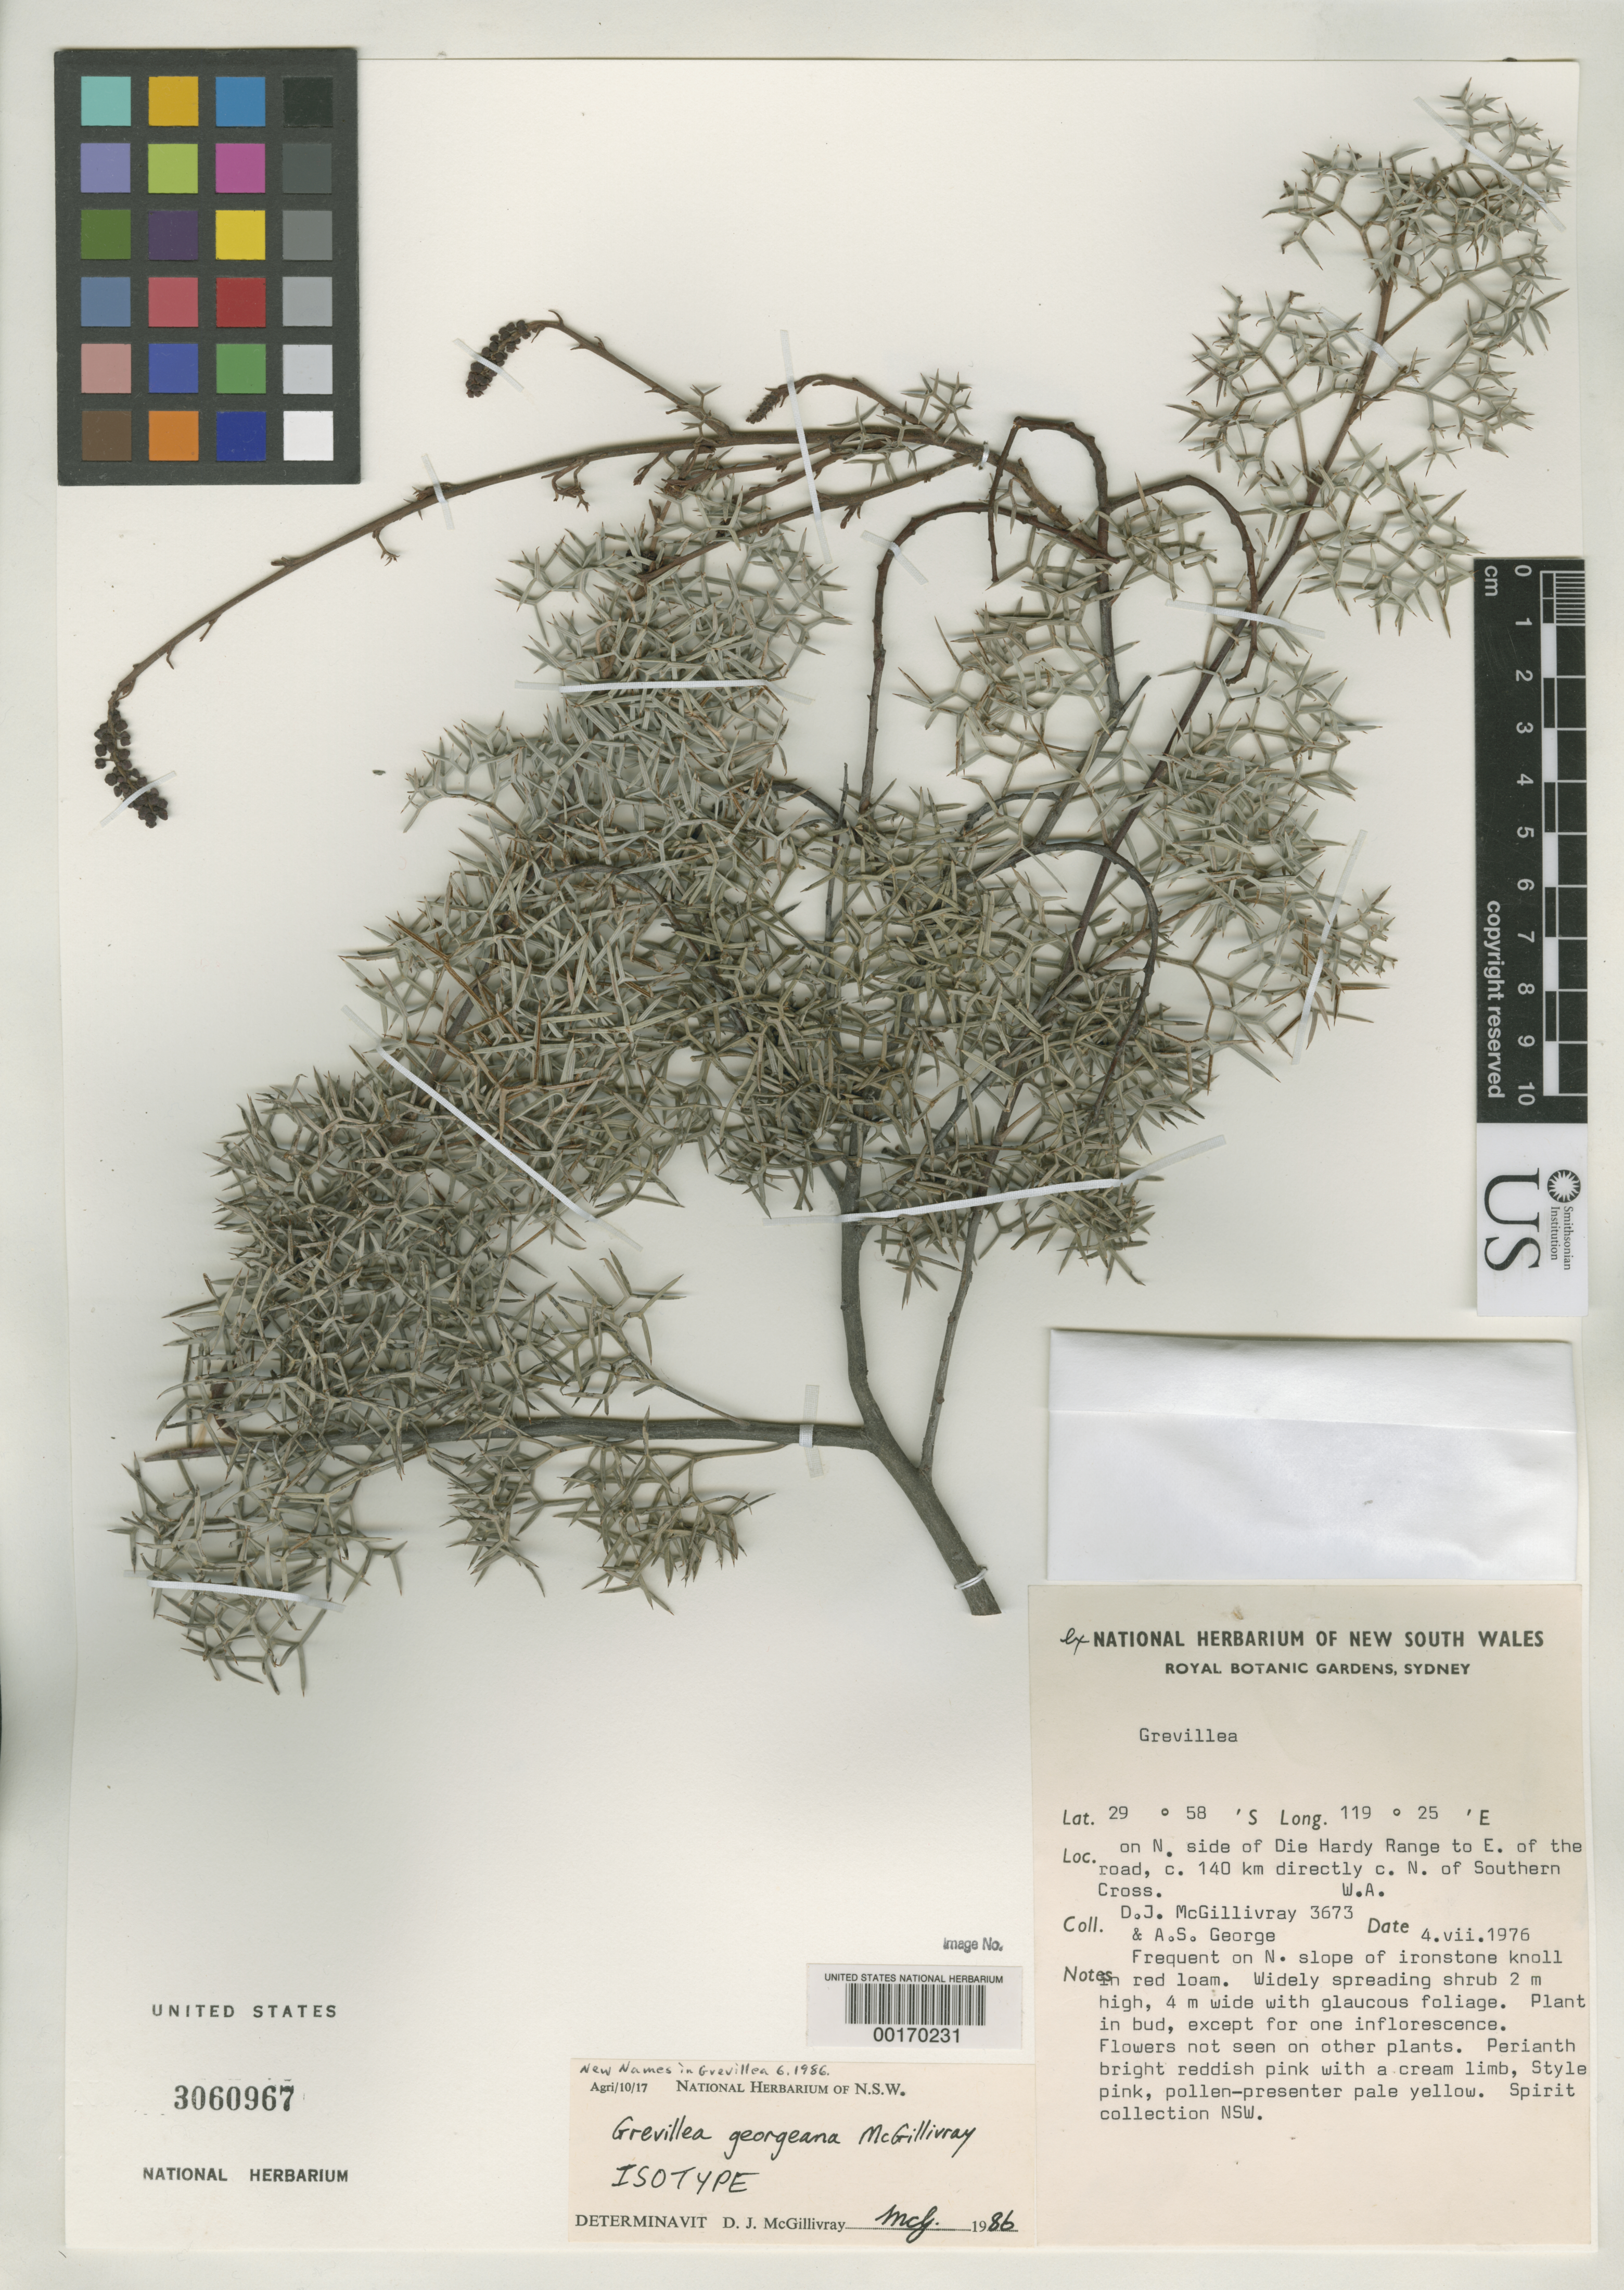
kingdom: Plantae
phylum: Tracheophyta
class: Magnoliopsida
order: Proteales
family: Proteaceae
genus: Grevillea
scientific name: Grevillea georgeana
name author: McGill.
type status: Isotype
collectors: D. J. McGillivray & A. S. George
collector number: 3673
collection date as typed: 04 Jul 1976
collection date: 1976-07-04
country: Australia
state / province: Western Australia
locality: N side of Die Hardy Range to E of road, c. 140 km directly c. N of Southern Cross.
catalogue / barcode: US 3060967